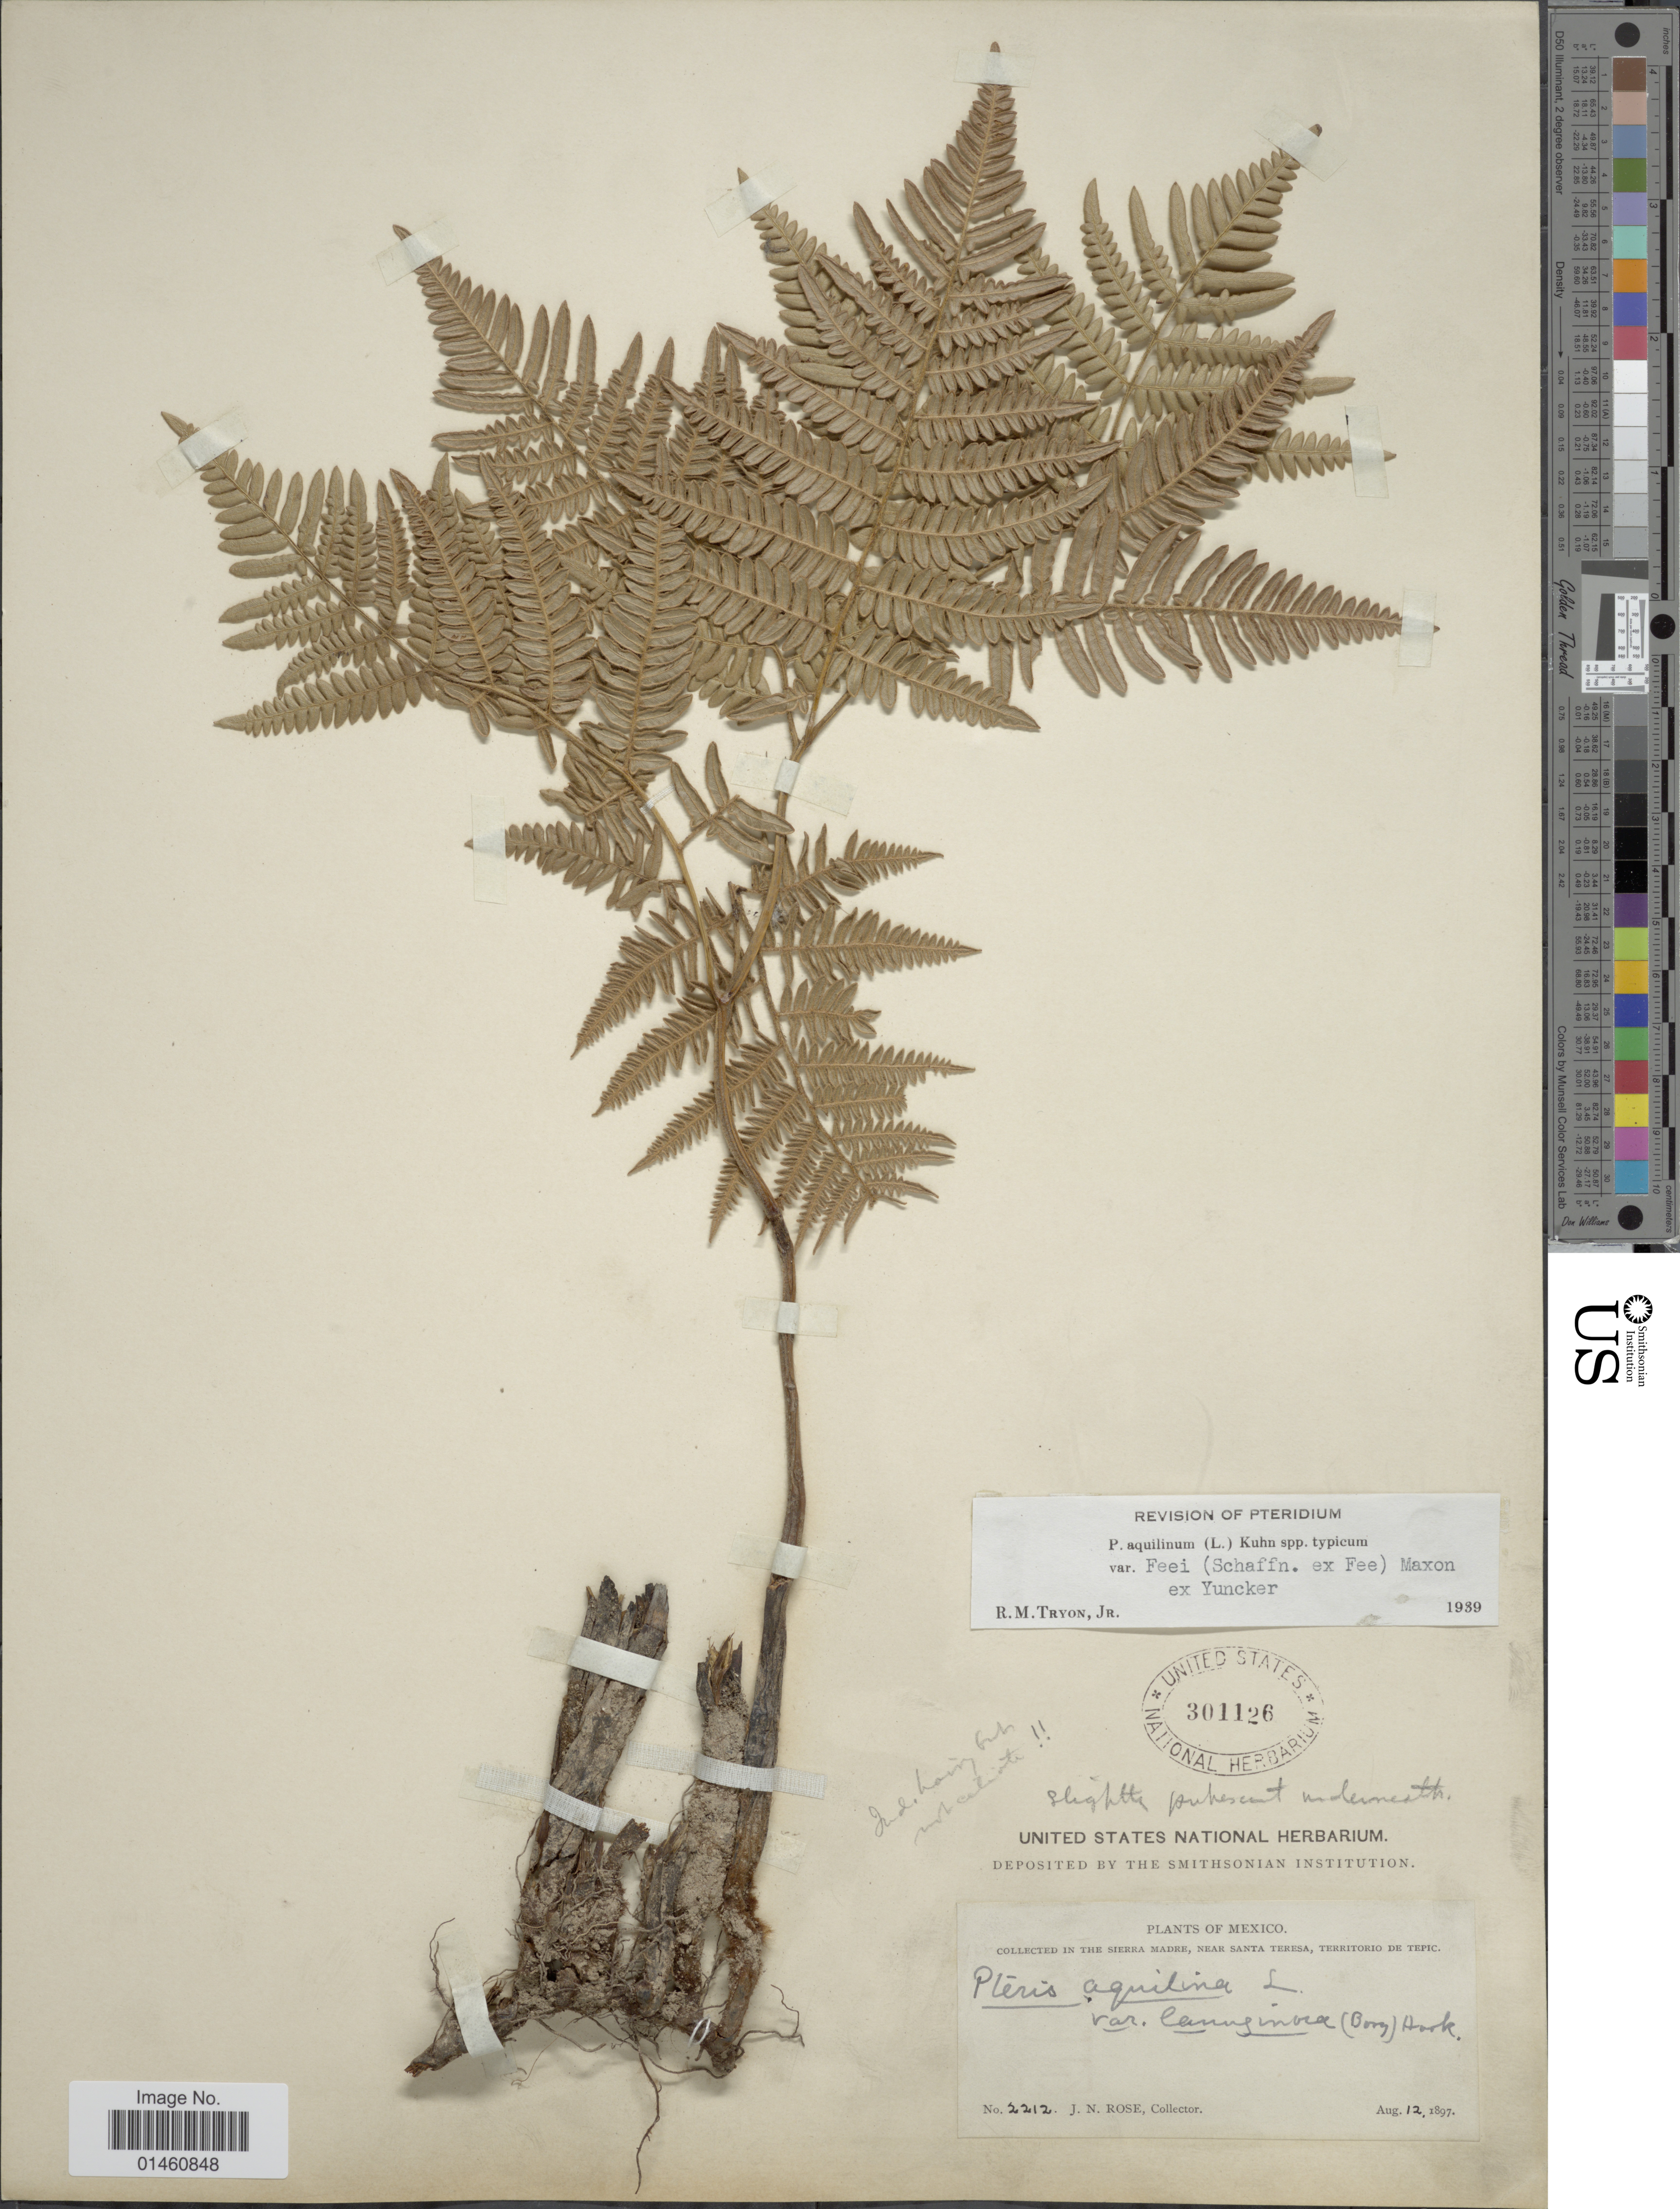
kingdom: Plantae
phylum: Tracheophyta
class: Polypodiopsida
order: Polypodiales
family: Dennstaedtiaceae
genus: Pteridium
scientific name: Pteridium aquilinum var. feei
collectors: J. N. Rose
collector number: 2212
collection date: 1897-08-12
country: Mexico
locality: In the Sierra Madre, near Santa Teresa, territorio de Tepic.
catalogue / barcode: US 301126